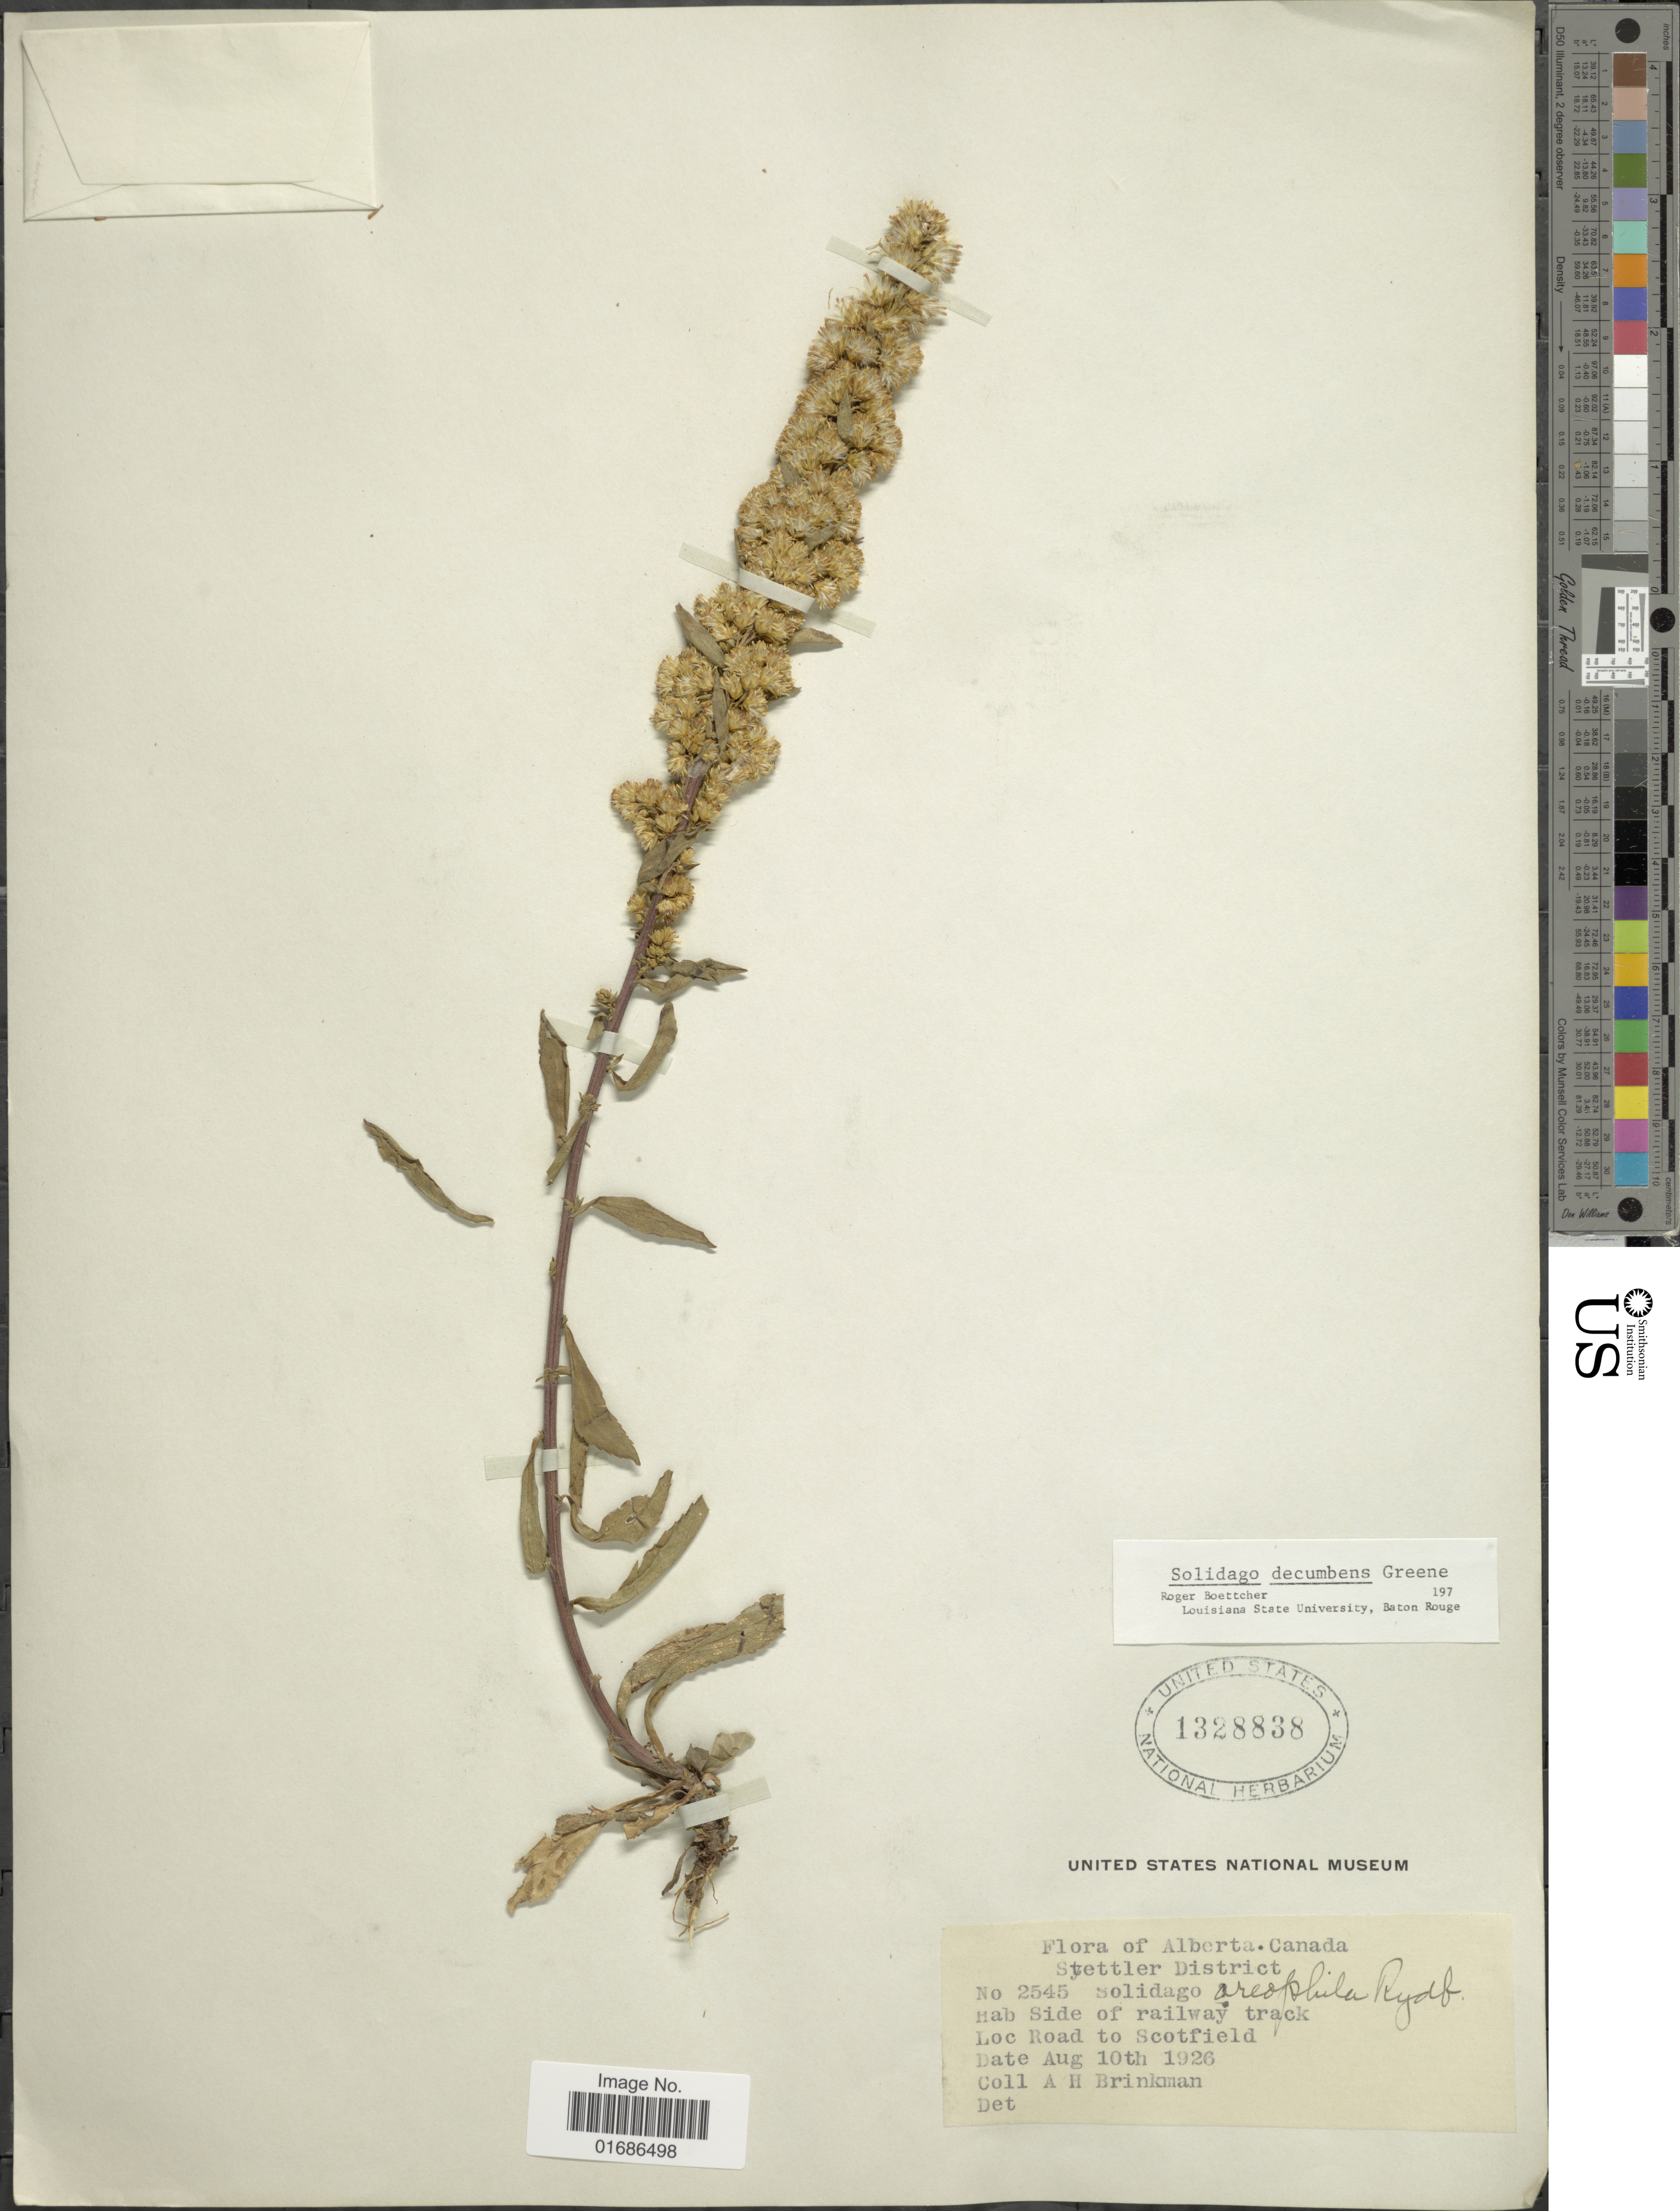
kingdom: Plantae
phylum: Tracheophyta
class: Magnoliopsida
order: Asterales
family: Asteraceae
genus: Solidago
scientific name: Solidago decumbens var. oreophila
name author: (Rydb.) Fernald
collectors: A. Brinkman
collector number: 2545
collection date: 1926-08-10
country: Canada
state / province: Alberta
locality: Settler District, Side of railway track, Road to Scotfield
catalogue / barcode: US 1328838